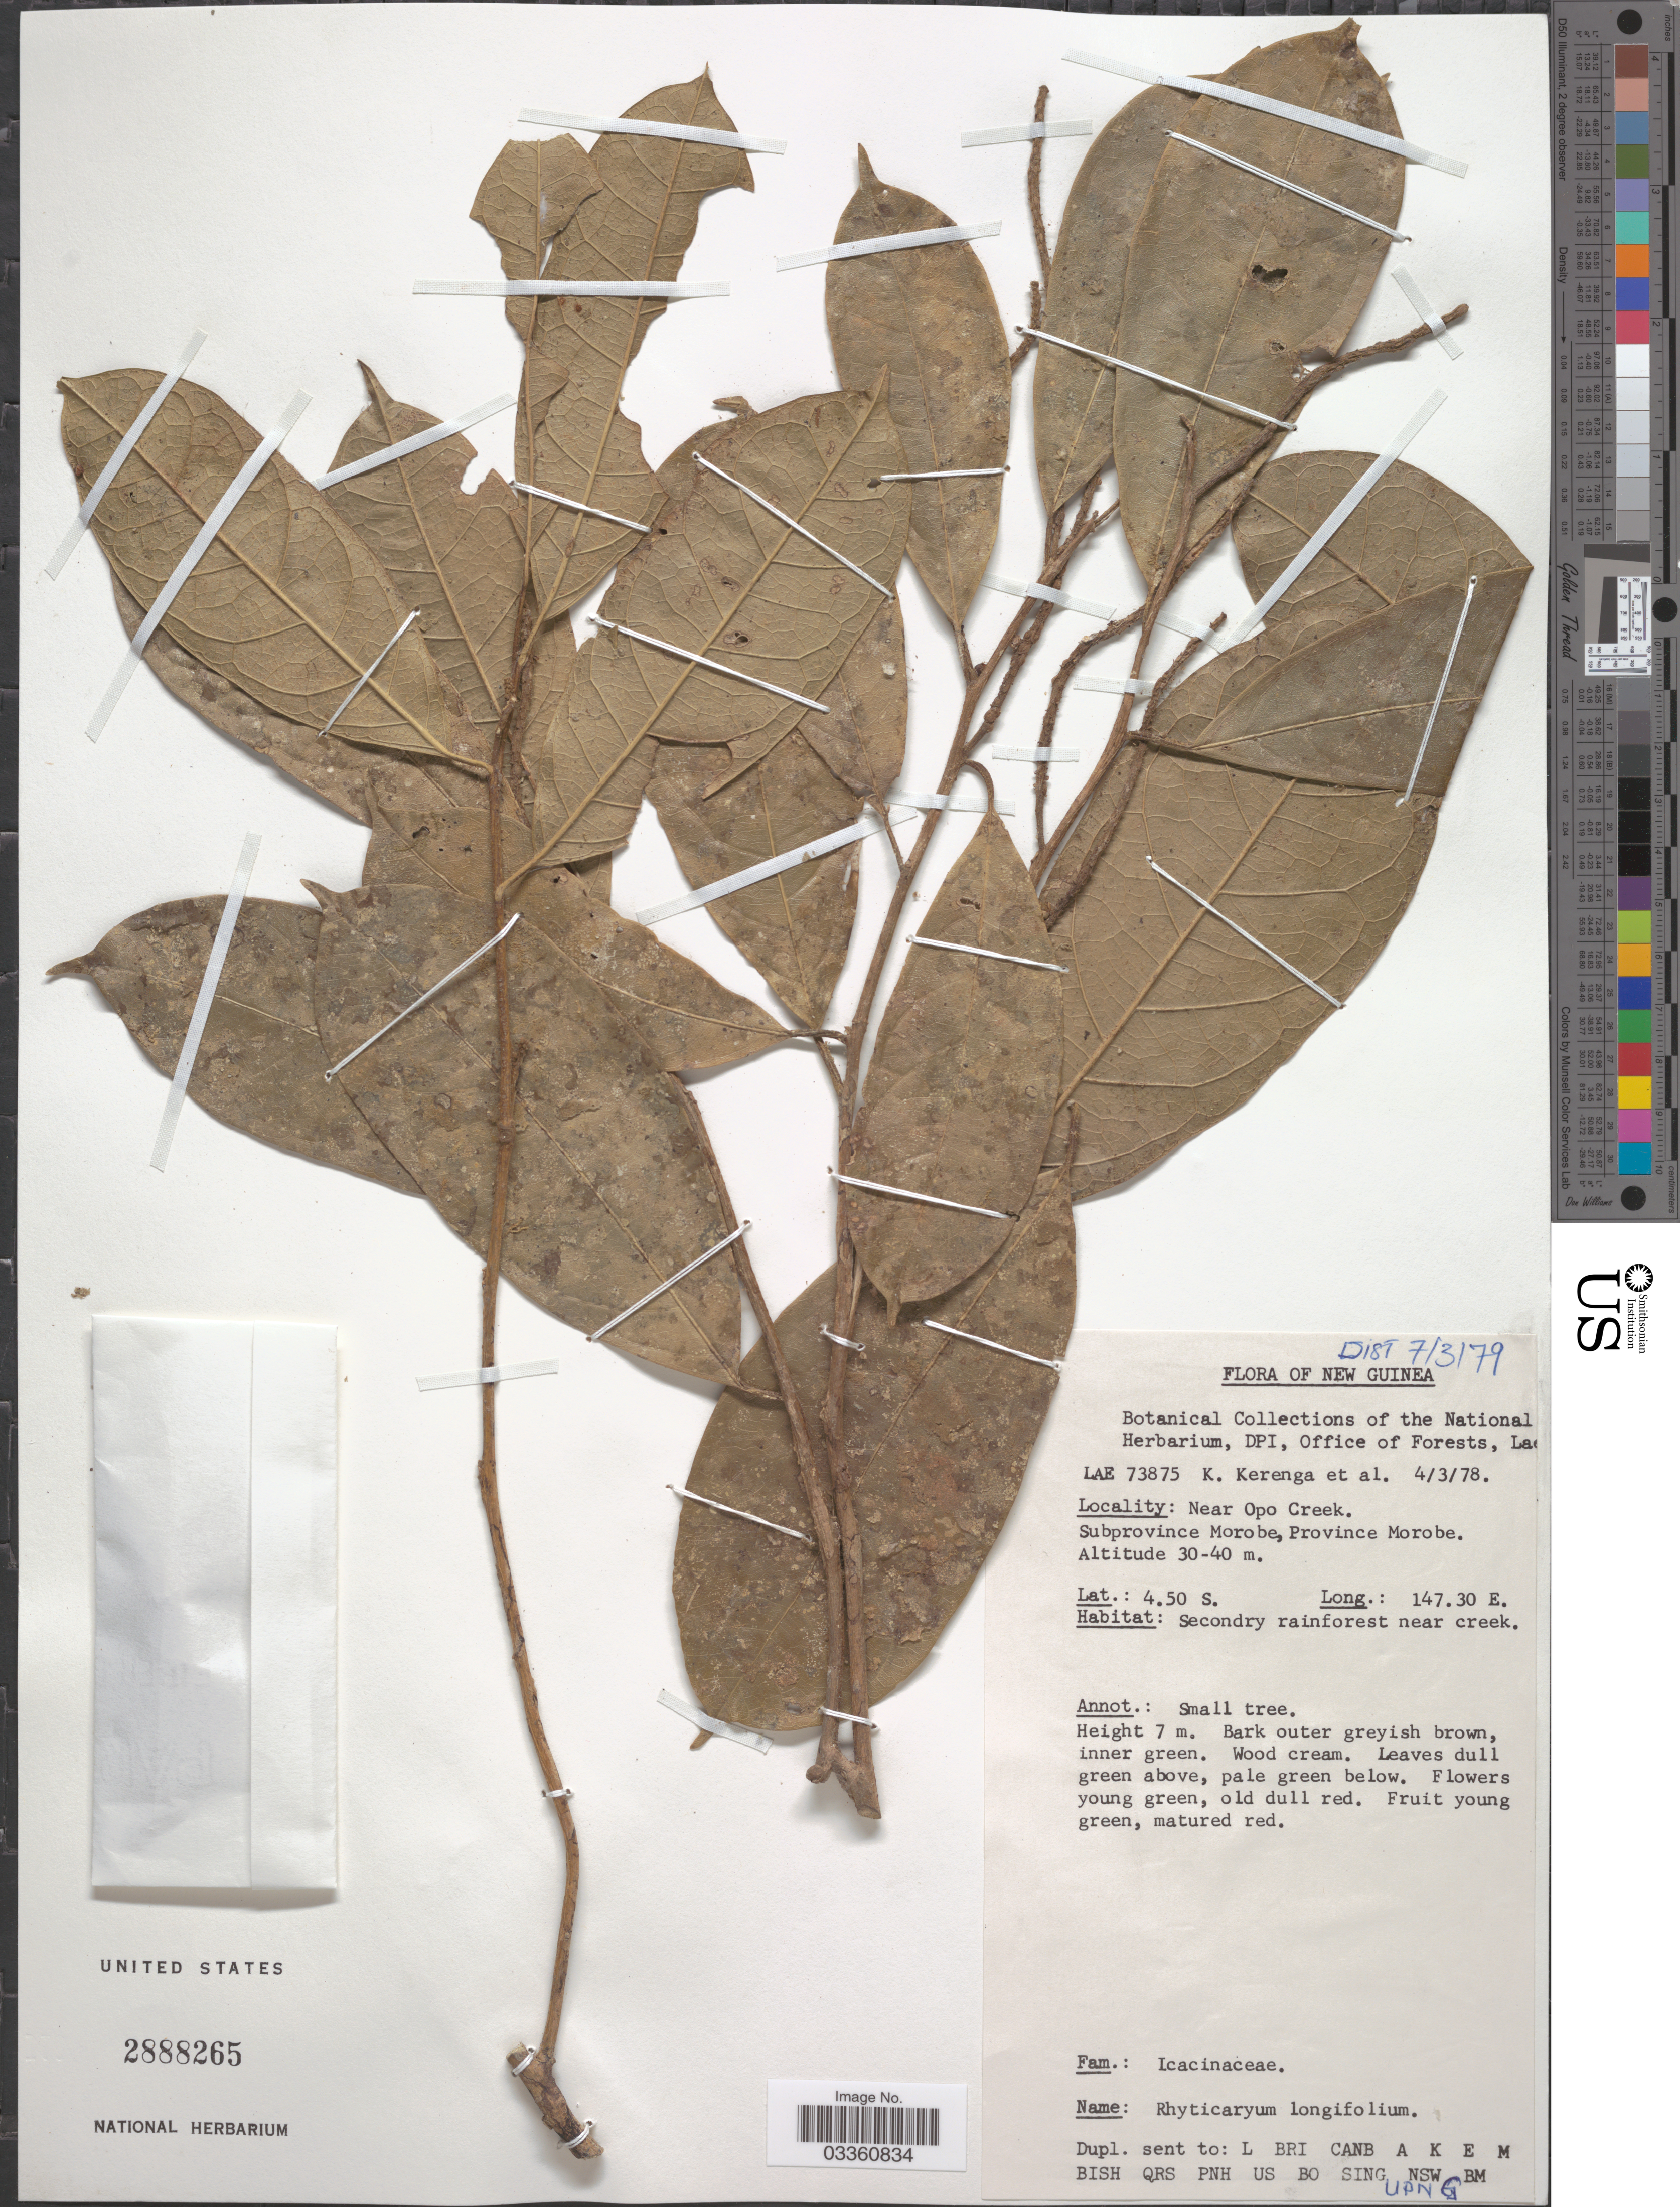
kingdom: Plantae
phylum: Tracheophyta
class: Magnoliopsida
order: Icacinales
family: Icacinaceae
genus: Ryticaryum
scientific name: Ryticaryum longifolium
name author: K. Schum. & Lauterb.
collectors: K. Kerenga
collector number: LAE73875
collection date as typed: Transcribed d/m/y: 4/3/78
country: Papua New Guinea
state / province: Morobe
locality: New Guinea. Near Opo Creek. Subprovince Morobe.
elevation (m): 30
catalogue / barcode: US 2888265